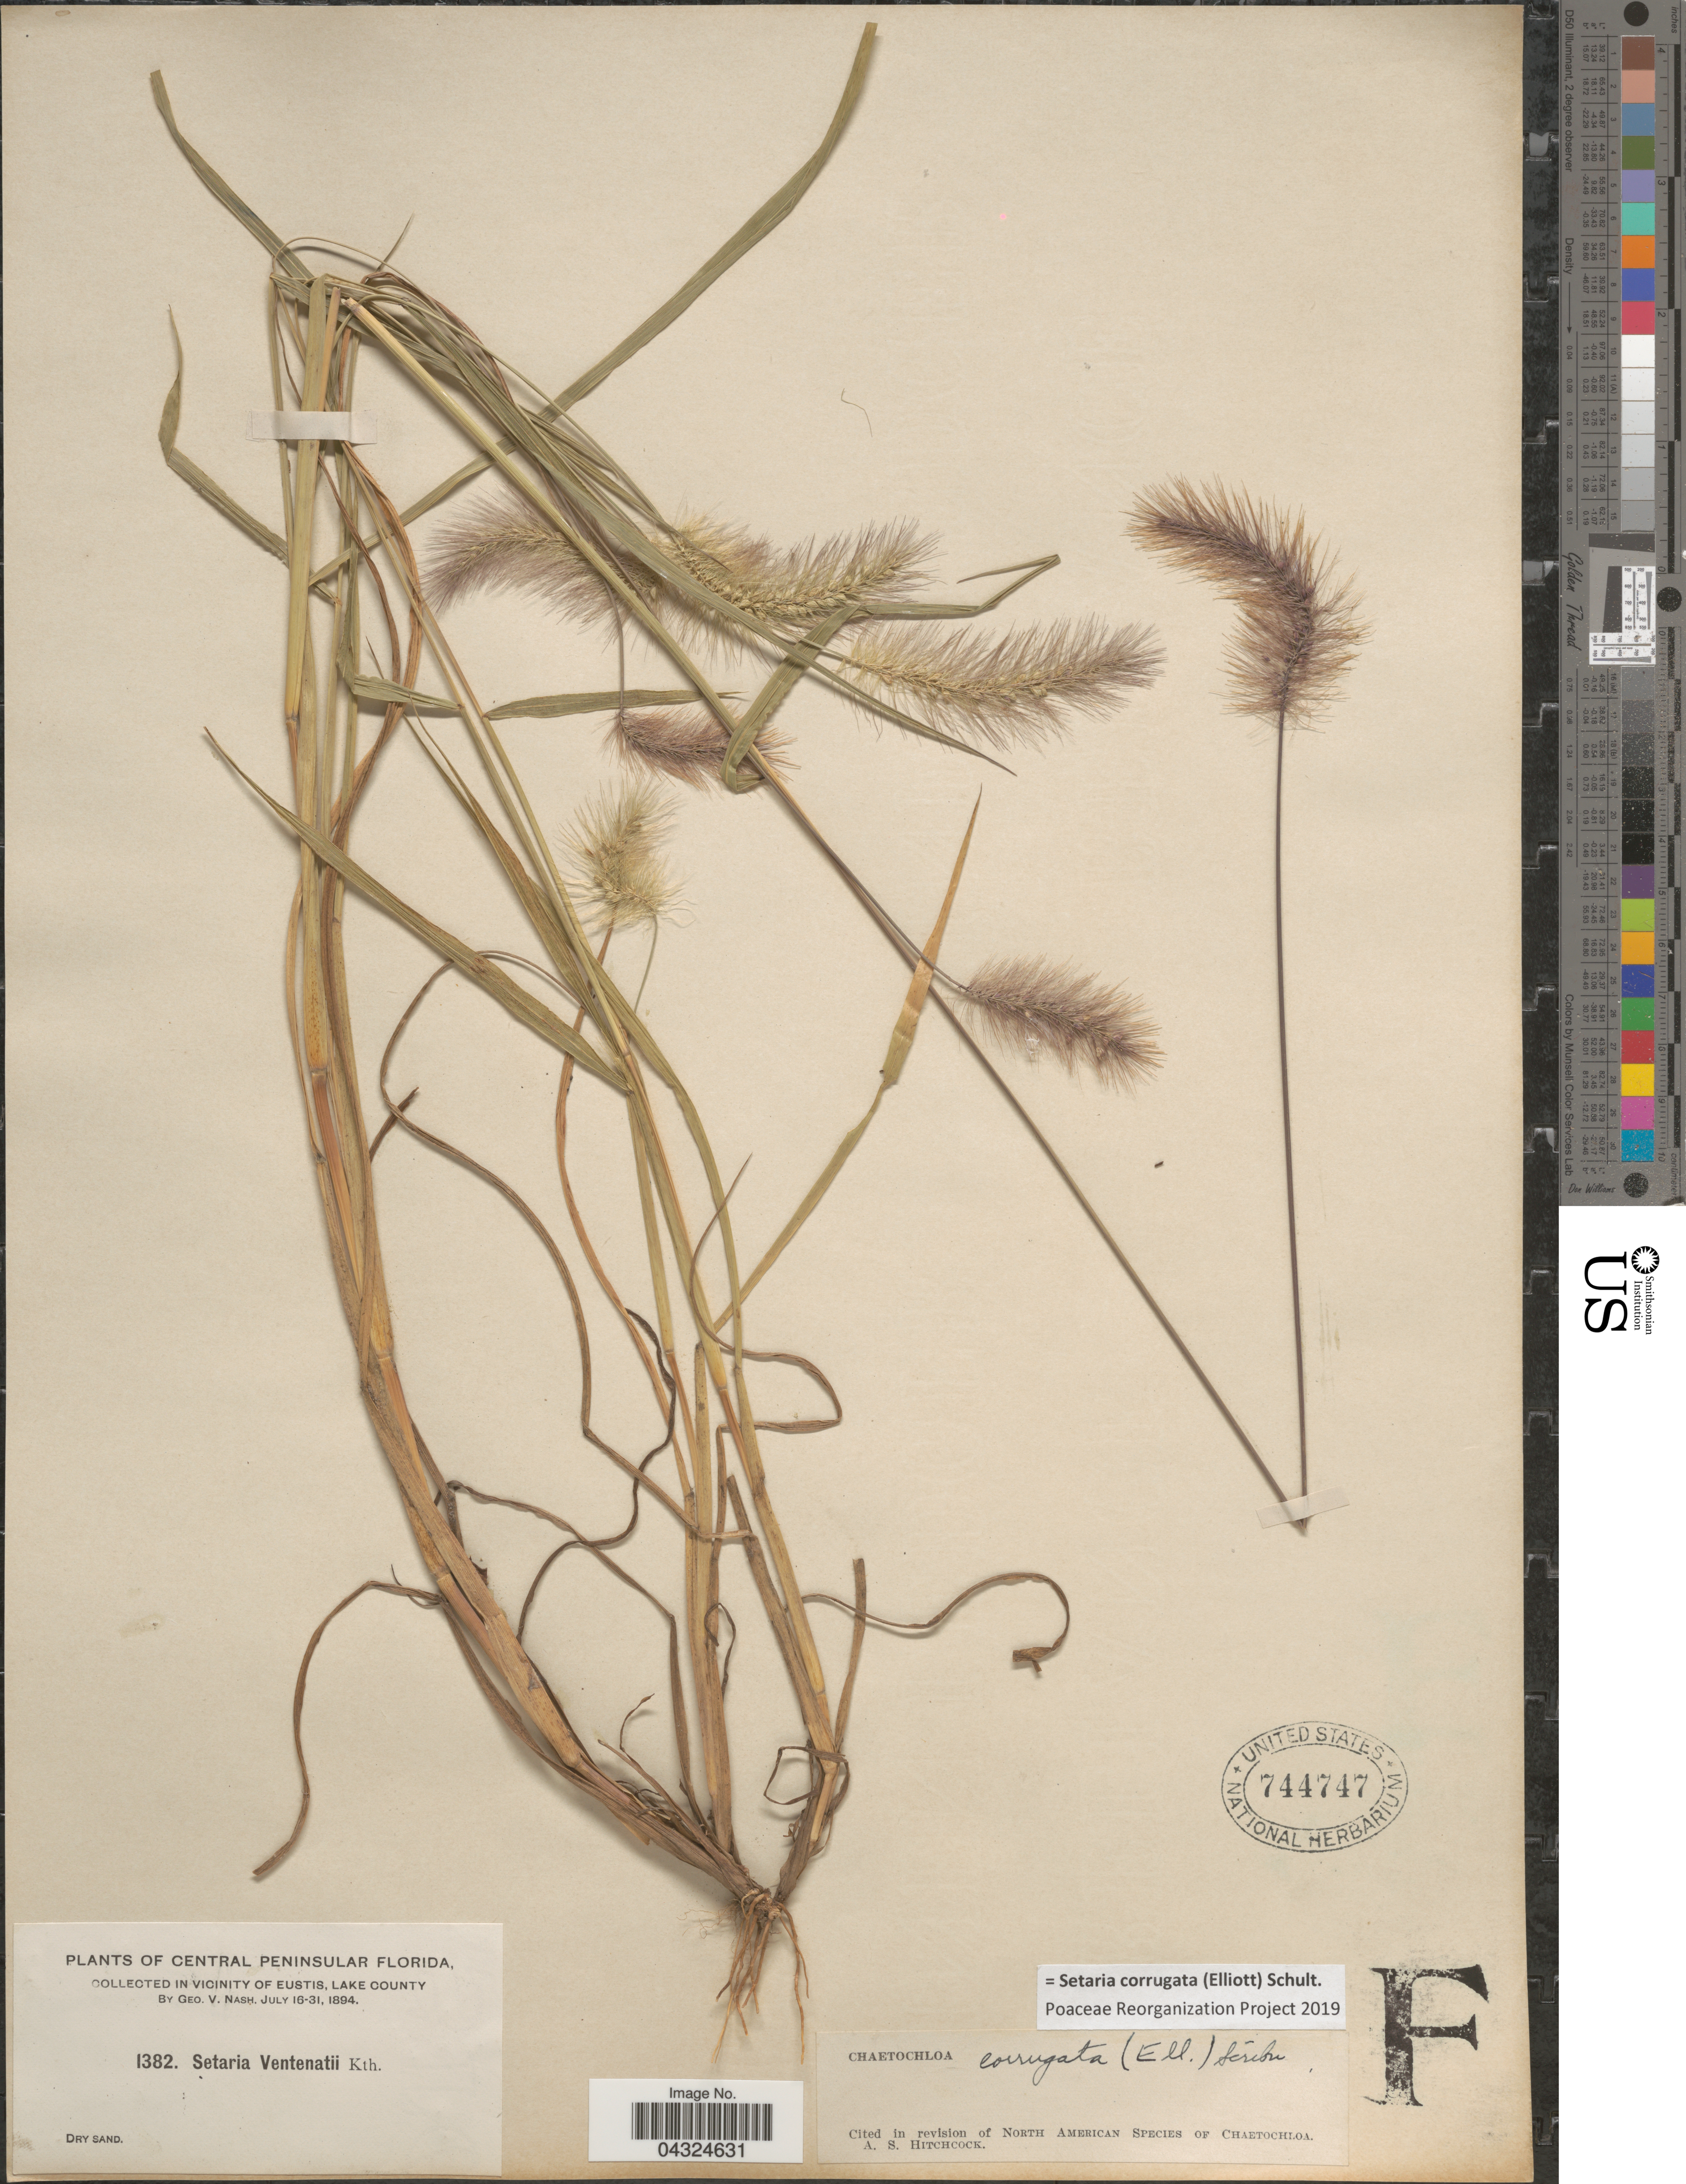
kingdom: Plantae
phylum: Tracheophyta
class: Liliopsida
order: Poales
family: Poaceae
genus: Setaria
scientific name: Setaria corrugata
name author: (Elliott) Schult.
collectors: G. V. Nash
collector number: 1382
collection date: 1894-07-16/1894-07-31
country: United States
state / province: Florida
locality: Central Peninsular Florida. In vicinity of Eustis, Lake County.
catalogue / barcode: US 744747